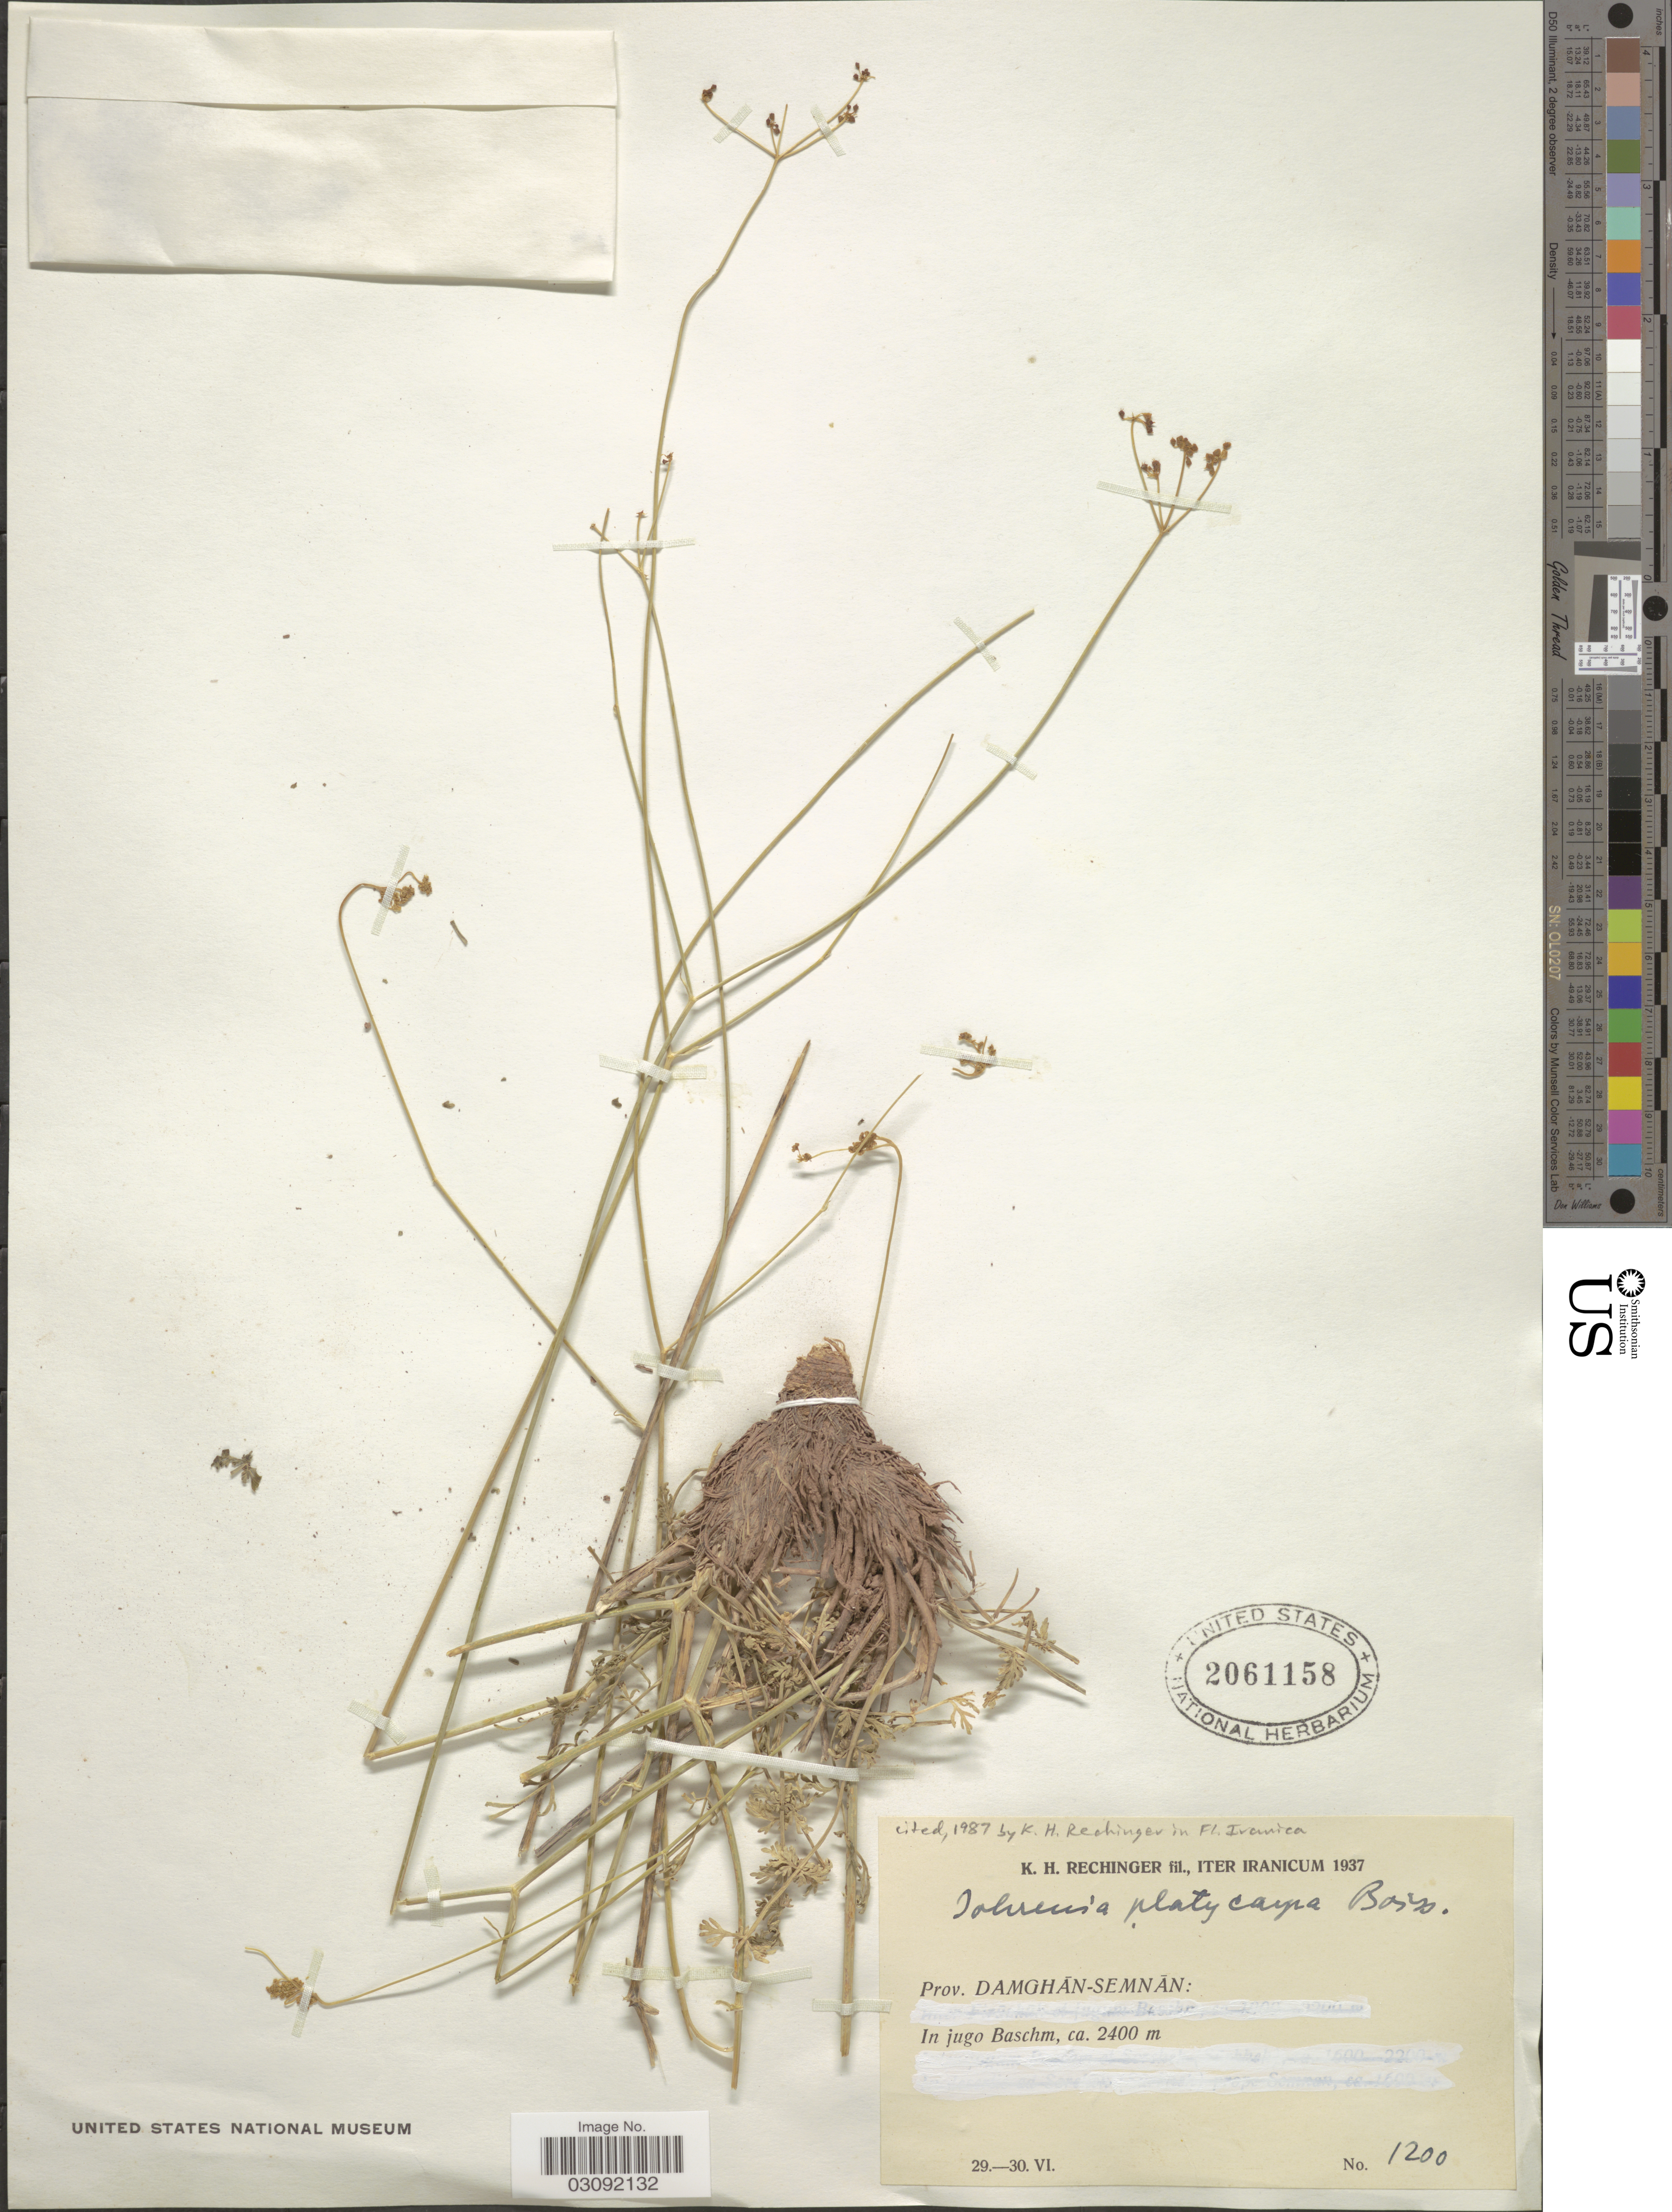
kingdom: Plantae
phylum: Tracheophyta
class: Magnoliopsida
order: Apiales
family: Apiaceae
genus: Johrenia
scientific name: Johrenia platycarpa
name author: Boiss.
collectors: K. H. Rechinger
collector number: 1200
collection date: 1937-06-29/1937-06-30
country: Iran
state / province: Semnan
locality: Prov. Damghān-Semnān: In jugo Baschm.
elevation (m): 2400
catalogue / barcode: US 2061158